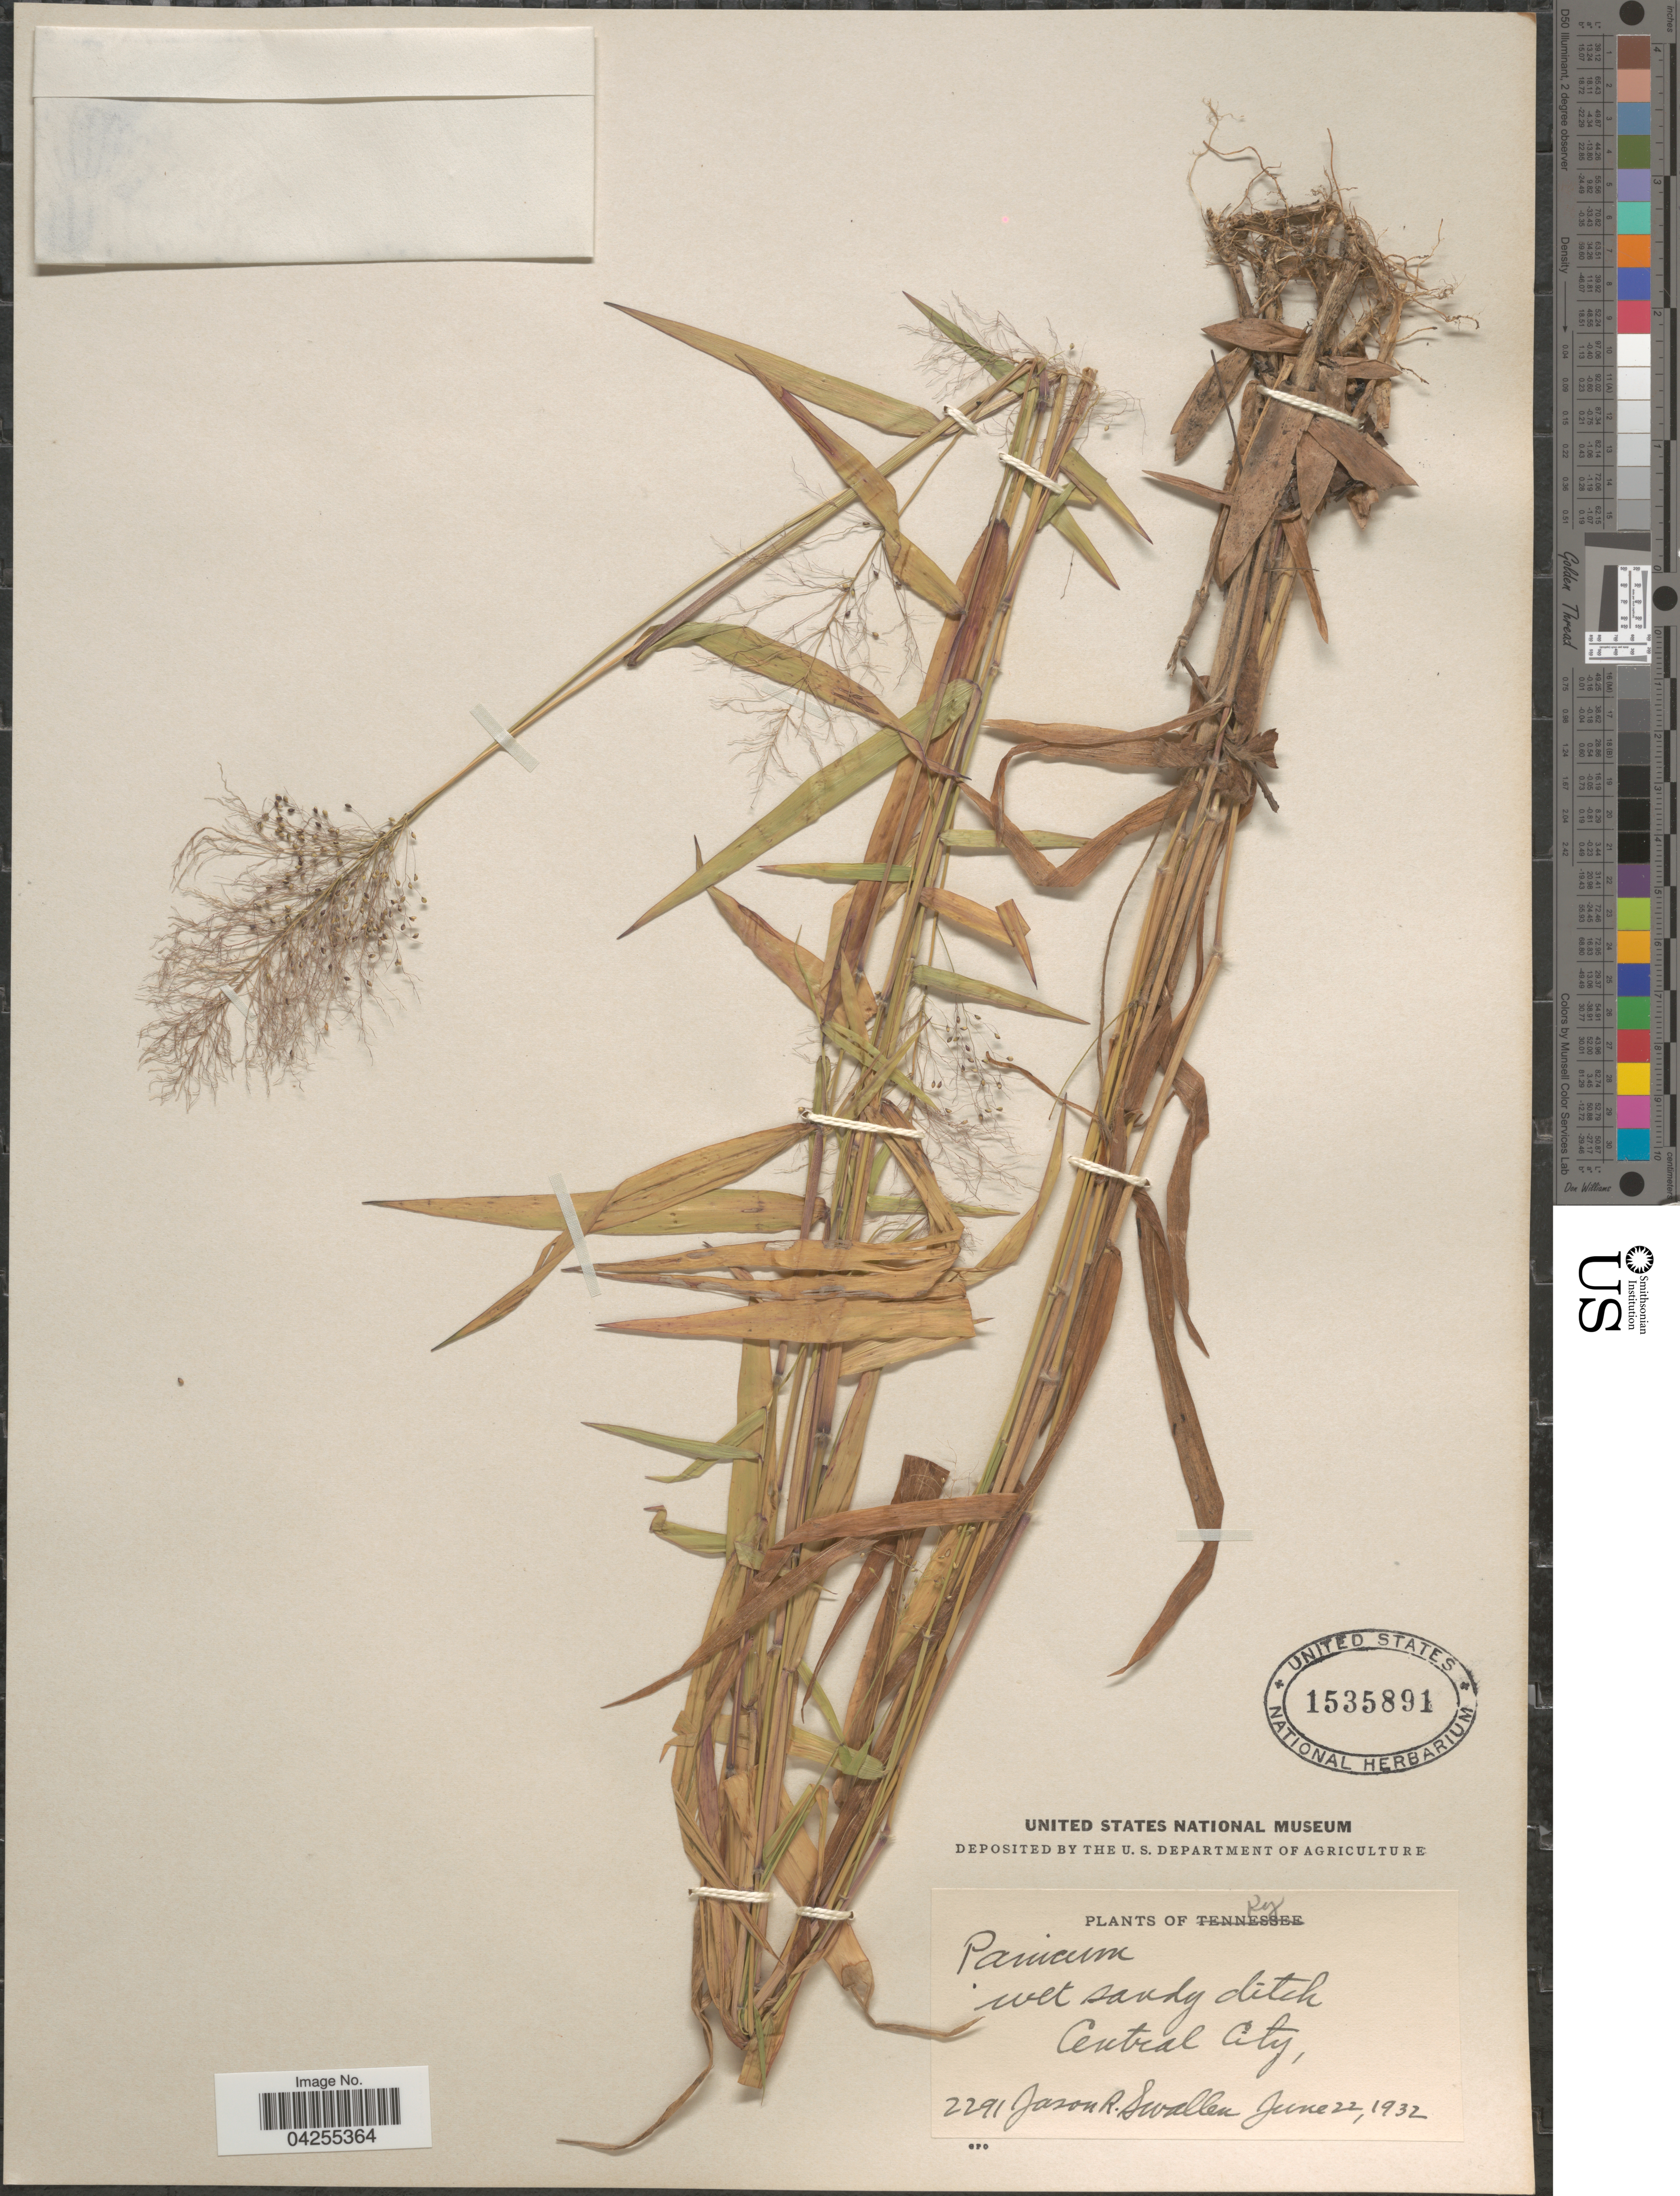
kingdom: Plantae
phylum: Tracheophyta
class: Liliopsida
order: Poales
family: Poaceae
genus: Dichanthelium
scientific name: Dichanthelium dichotomum var. dichotomum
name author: (L.) Gould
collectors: J. R. Swallen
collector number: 2291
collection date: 1932-06-22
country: United States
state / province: Kentucky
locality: Wet sandy ditch. Central City.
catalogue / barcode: US 1535891